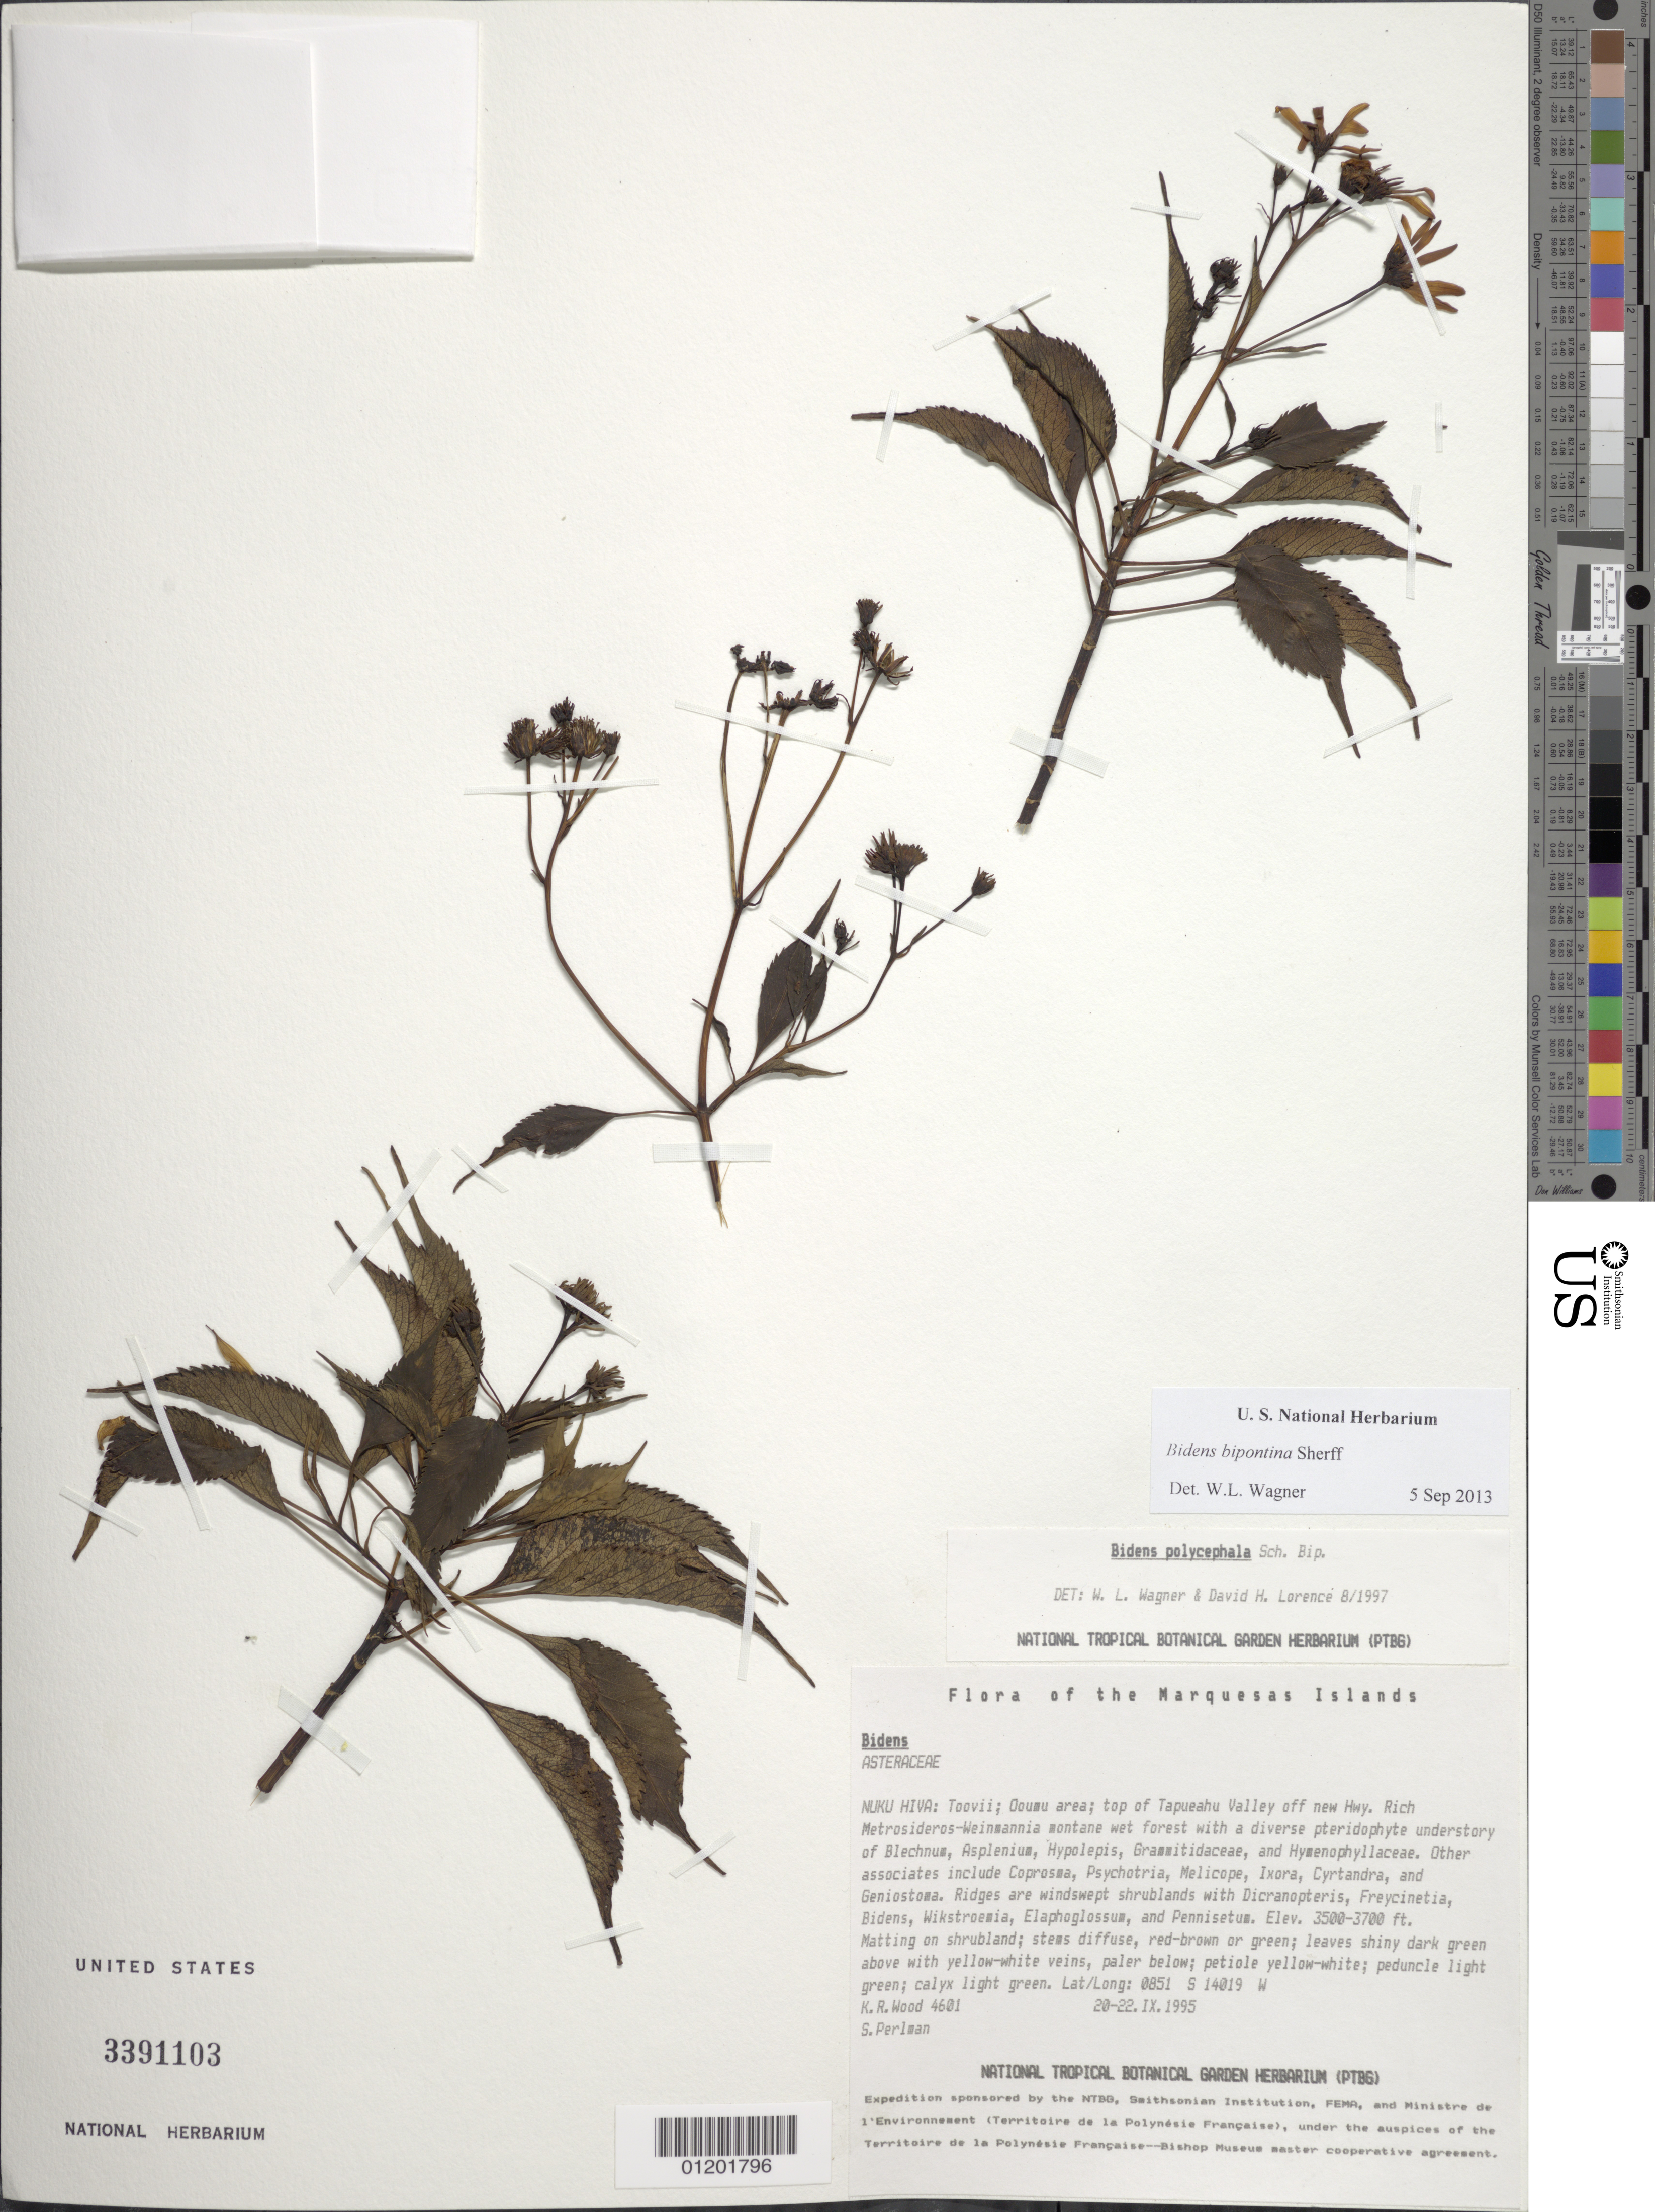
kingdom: Plantae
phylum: Tracheophyta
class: Magnoliopsida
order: Asterales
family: Asteraceae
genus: Bidens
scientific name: Bidens bipontina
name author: Sherff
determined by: Wagner, W. L., (BOT), Smithsonian Institution - National Museum of Natural History (UNITED STATES)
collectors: K. R. Wood & S. P. Perlman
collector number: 4601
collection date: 1995-09-20/1995-09-22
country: French Polynesia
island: Nuku Hiva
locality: Toovii, Ooumu area, top of Tapueahu Valley off new hwy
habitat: Rich Metrosideros-Weinmannia montane wet forests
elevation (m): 1067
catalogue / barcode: US 3391103